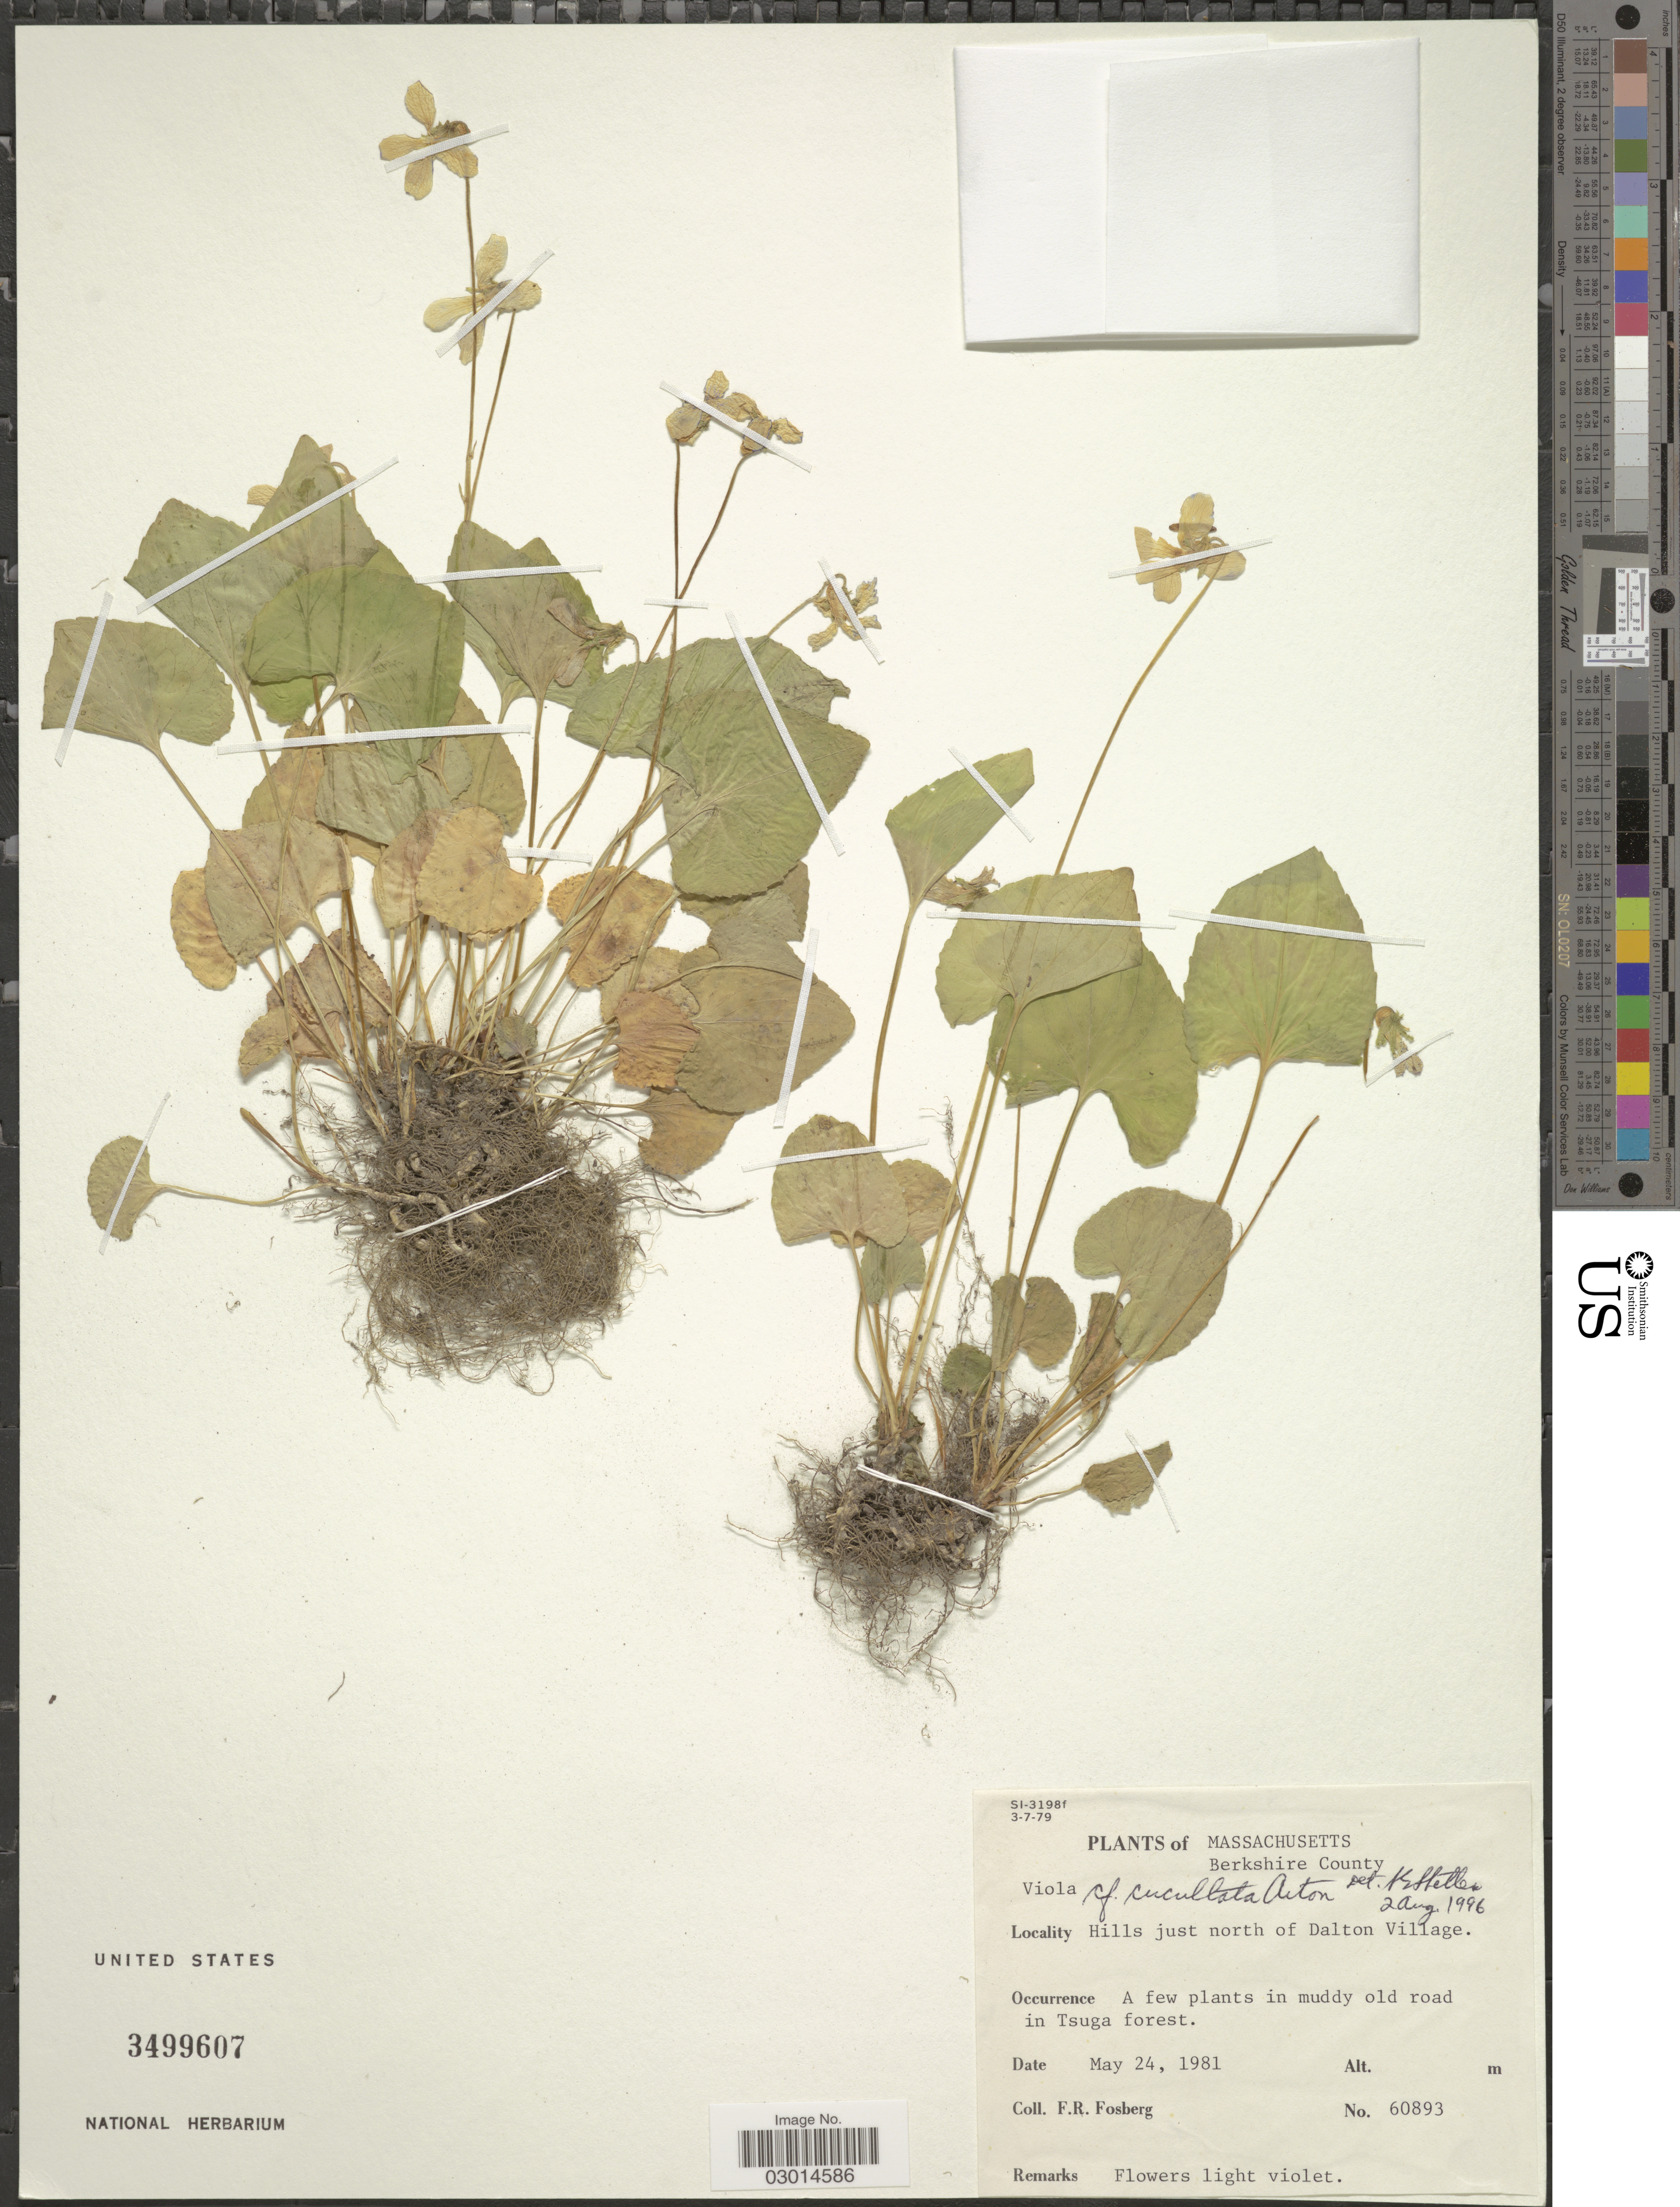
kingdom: Plantae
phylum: Tracheophyta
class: Magnoliopsida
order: Malpighiales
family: Violaceae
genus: Viola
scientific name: Viola cucullata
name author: Aiton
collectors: F. R. Fosberg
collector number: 60893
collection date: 1981-05-24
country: United States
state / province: Massachusetts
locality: Berkshire County, hills just north of Dalton Village.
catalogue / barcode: US 3499607